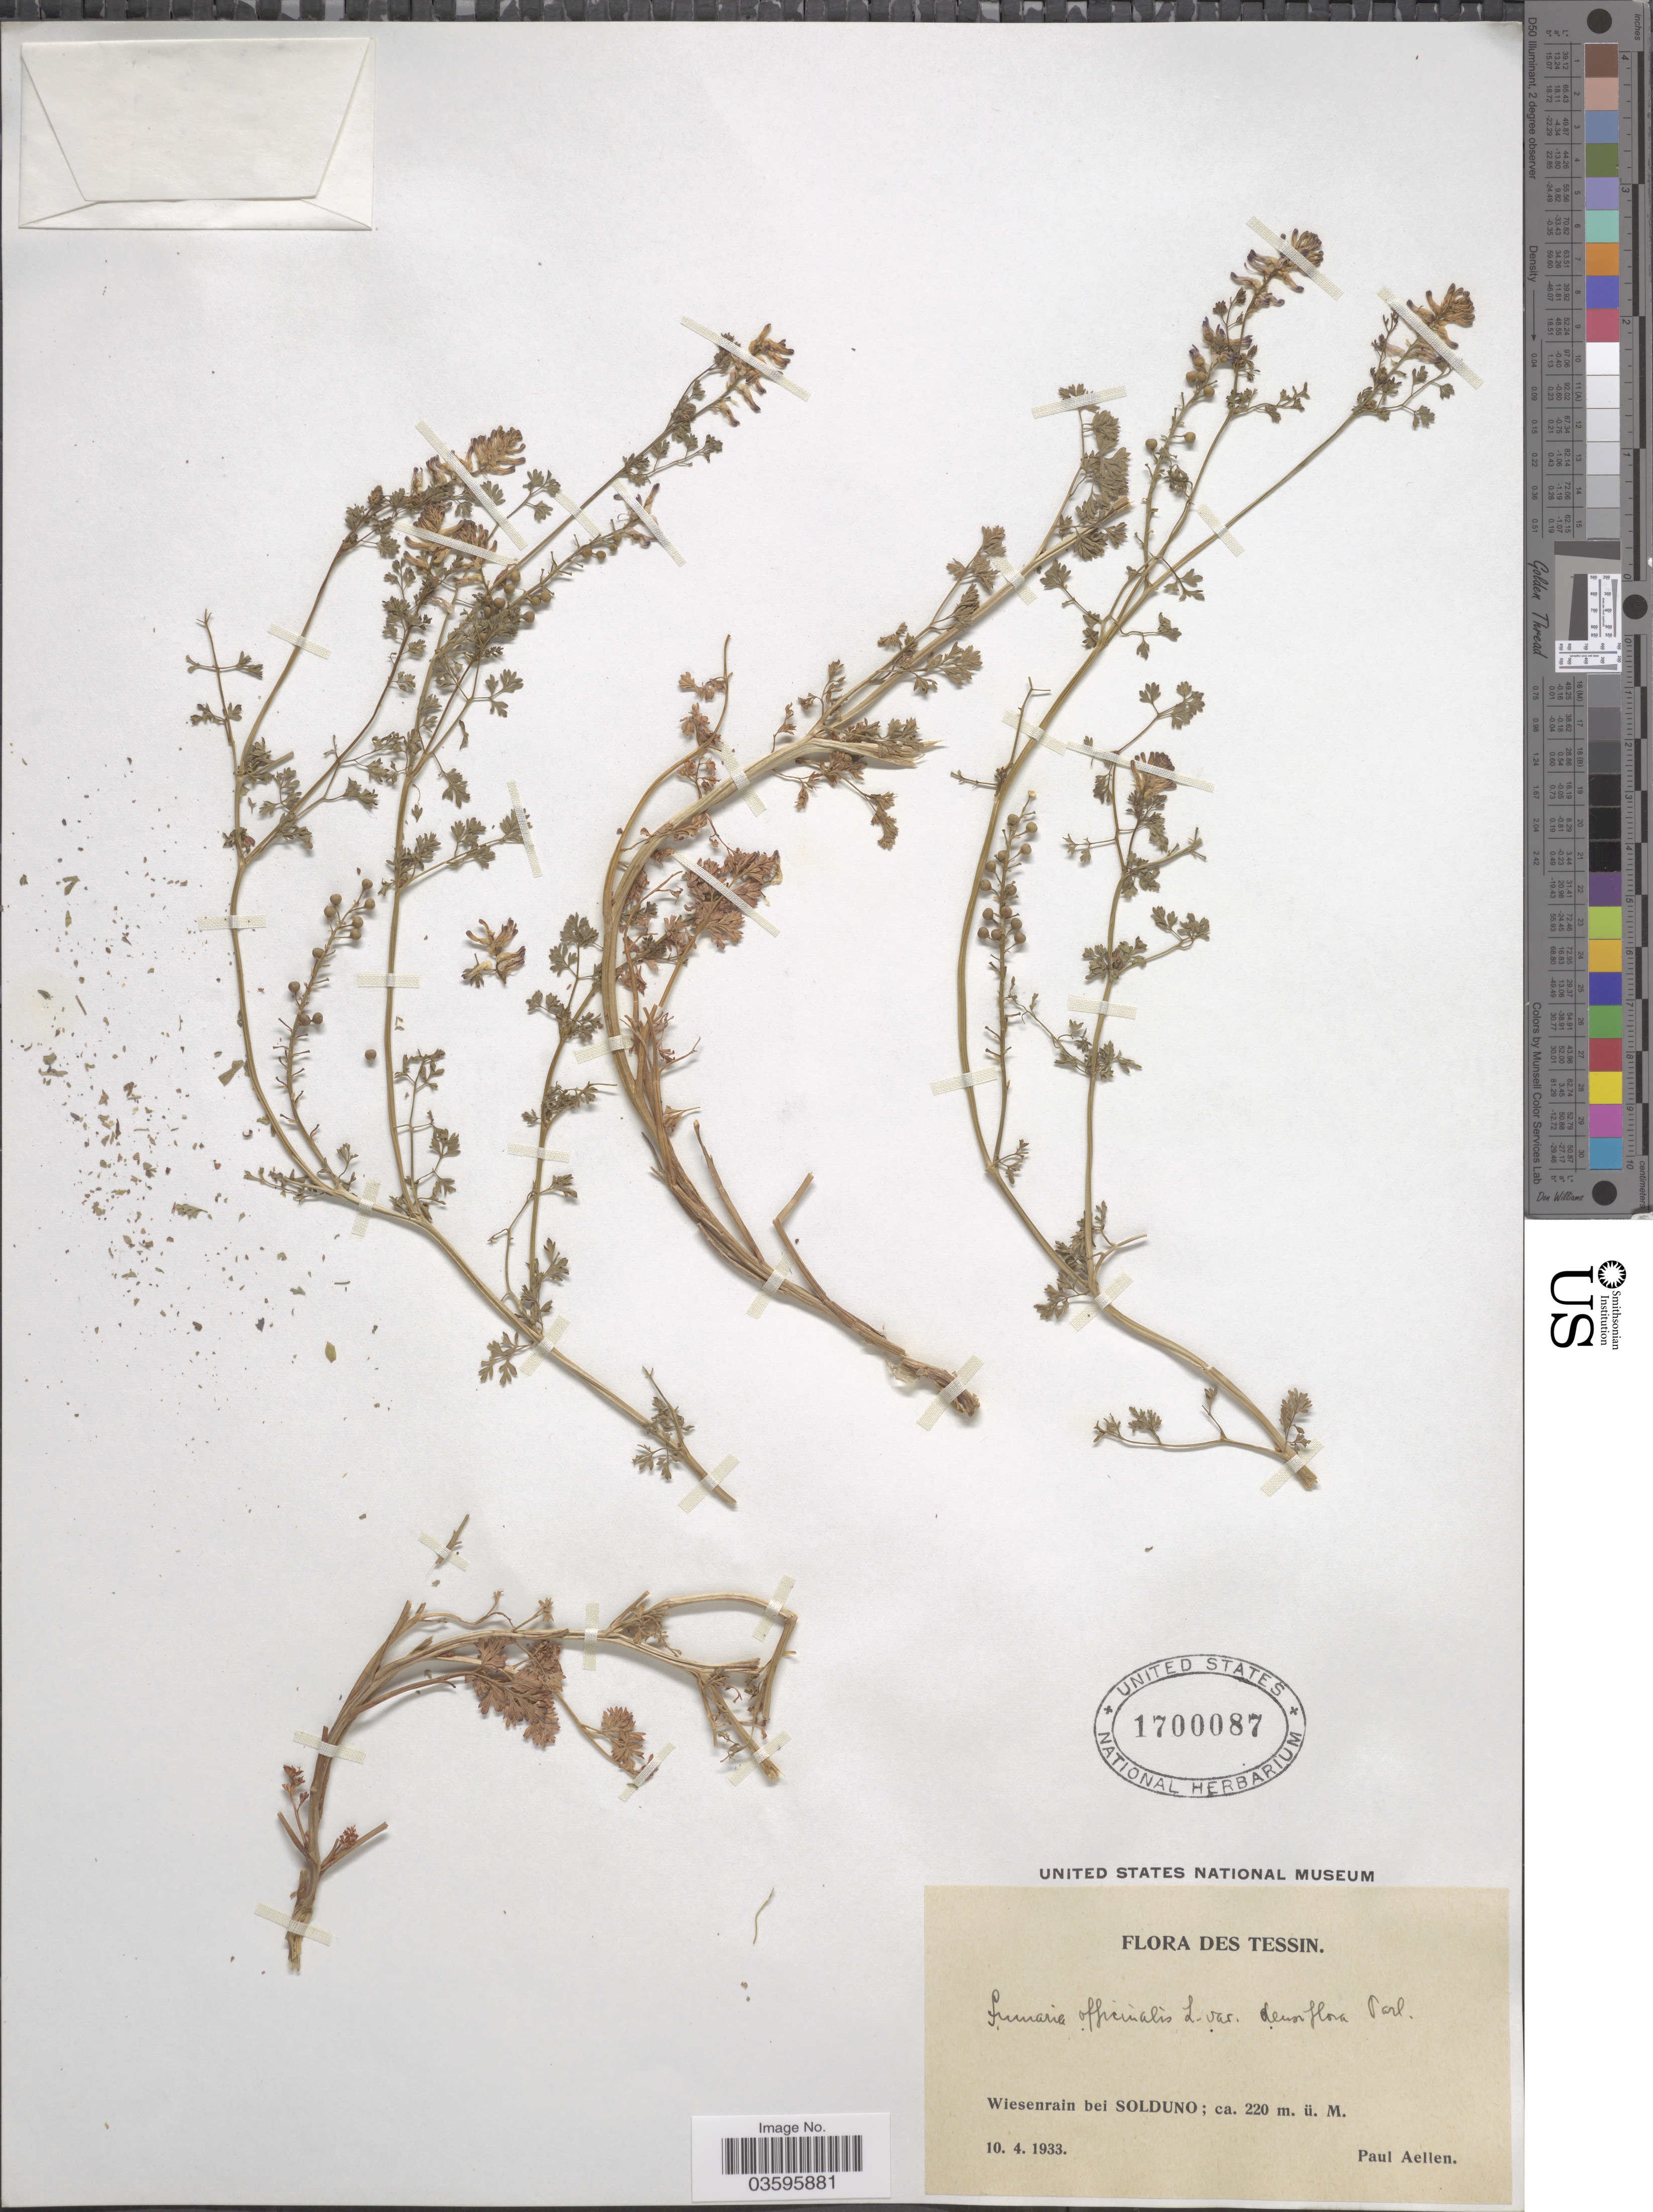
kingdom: Plantae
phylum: Tracheophyta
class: Magnoliopsida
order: Ranunculales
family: Papaveraceae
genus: Fumaria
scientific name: Fumaria officinalis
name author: L.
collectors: P. Aellen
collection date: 1933-04-10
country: Switzerland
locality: Tessin. Wiesenrain bei Solduno.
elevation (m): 220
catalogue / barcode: US 1700087